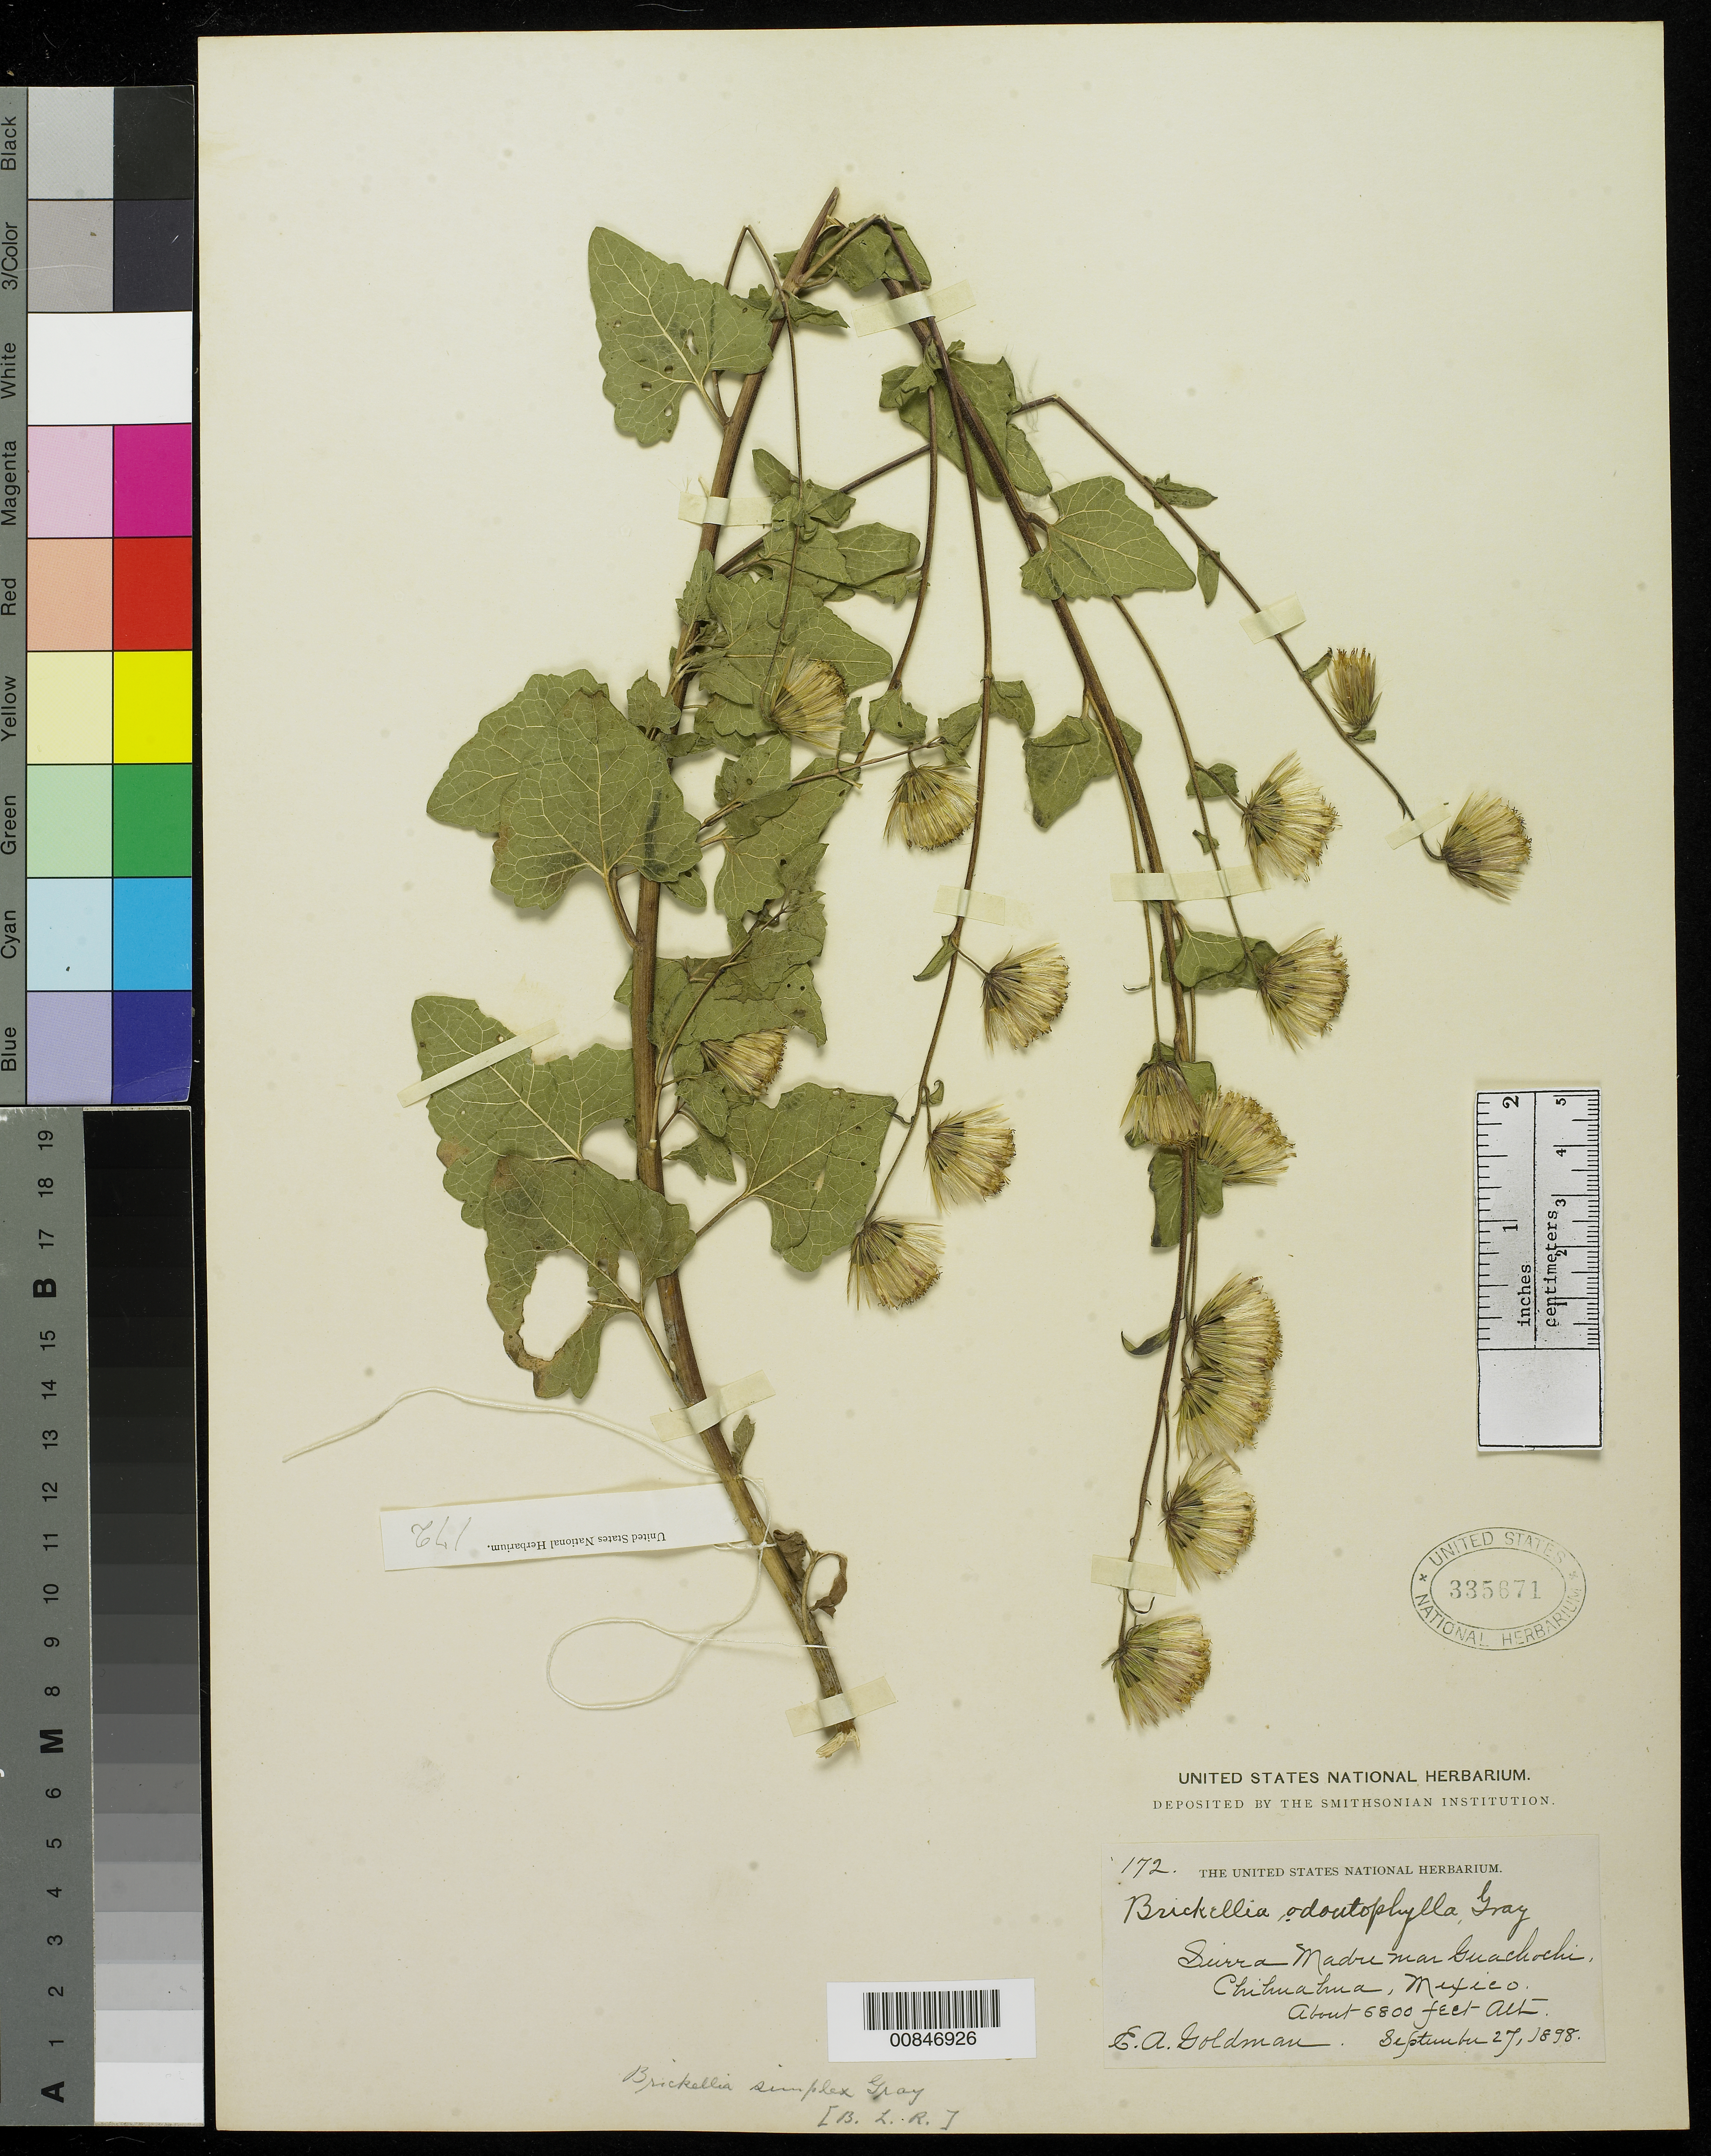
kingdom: Plantae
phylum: Tracheophyta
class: Magnoliopsida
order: Asterales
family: Asteraceae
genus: Brickellia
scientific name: Brickellia simplex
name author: A. Gray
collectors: E. A. Goldman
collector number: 172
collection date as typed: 27 Sep 1898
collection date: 1898-09-27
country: Mexico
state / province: Chihuahua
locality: Sierra Madre near Guachochi, Chihuahua.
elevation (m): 2073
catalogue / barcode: US 335671